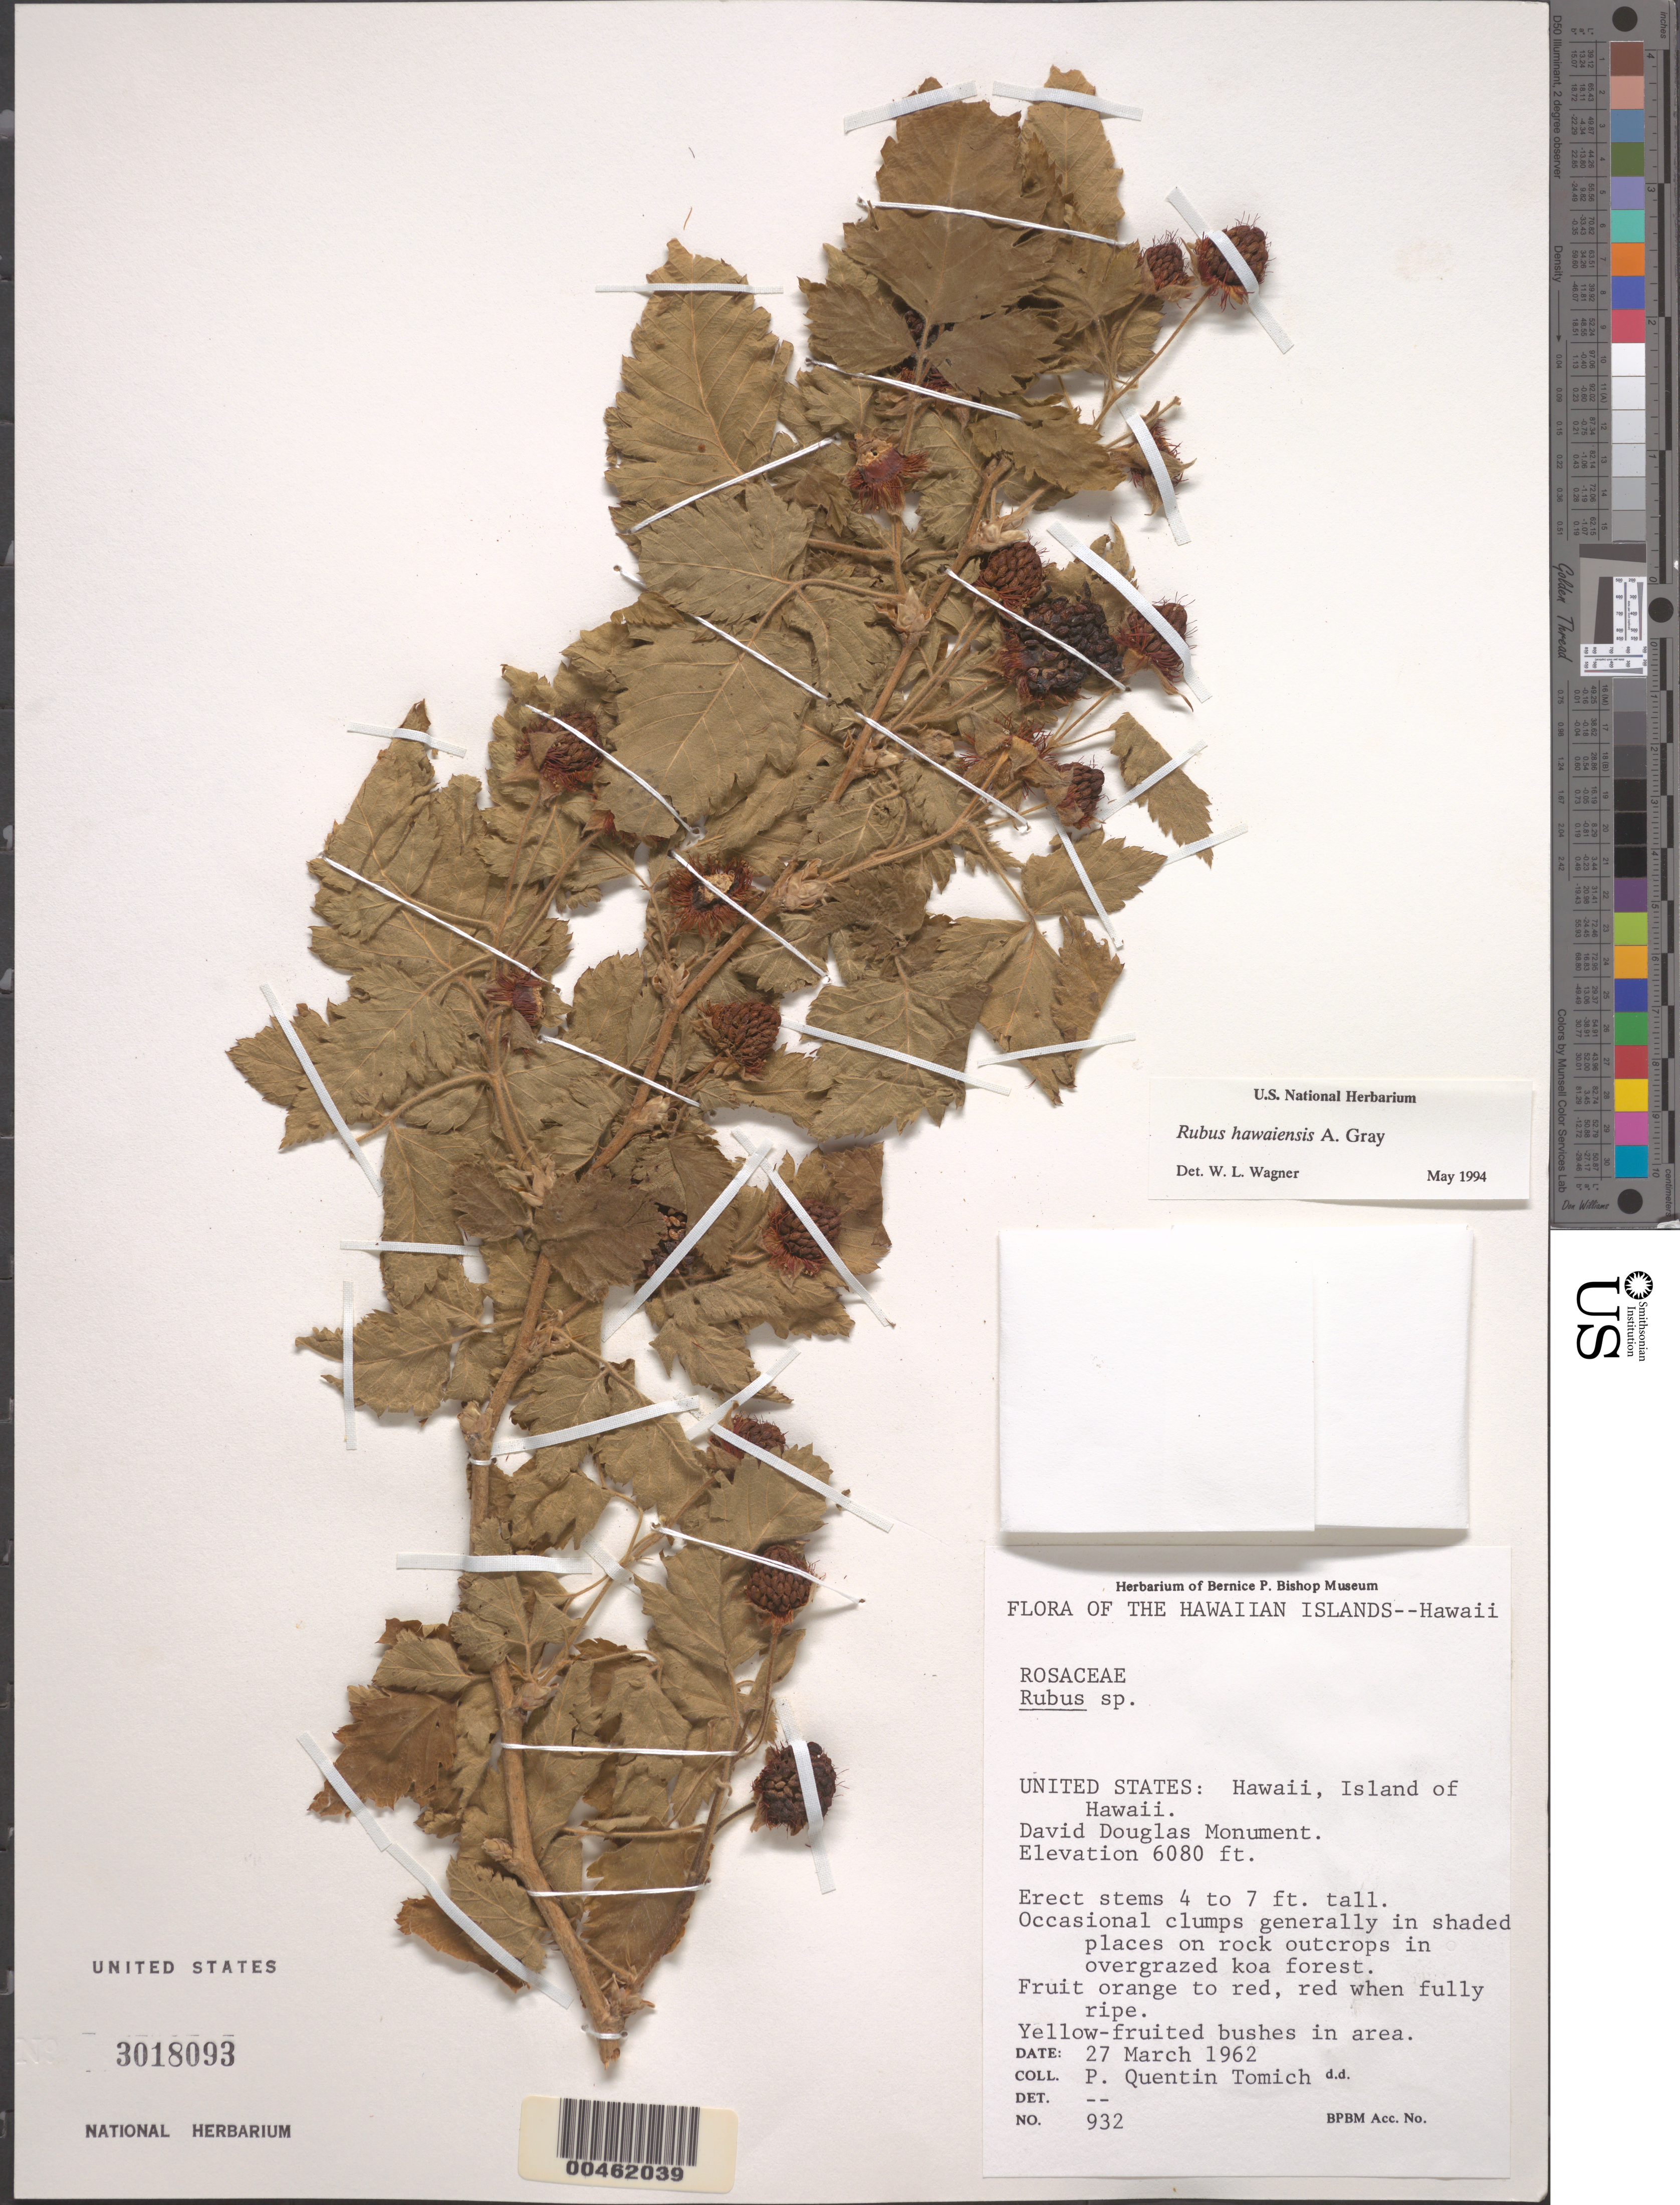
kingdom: Plantae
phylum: Tracheophyta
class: Magnoliopsida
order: Rosales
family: Rosaceae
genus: Rubus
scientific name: Rubus hawaiensis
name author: A. Gray in Wilkes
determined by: Wagner, W. L., (BOT), Smithsonian Institution - National Museum of Natural History (UNITED STATES)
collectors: P. Tomich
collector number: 932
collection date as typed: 27 Mar 1962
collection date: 1962-03-27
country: United States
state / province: Hawaii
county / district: Hawaii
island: Hawaii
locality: David Douglas Monument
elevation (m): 1853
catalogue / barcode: US 3018093